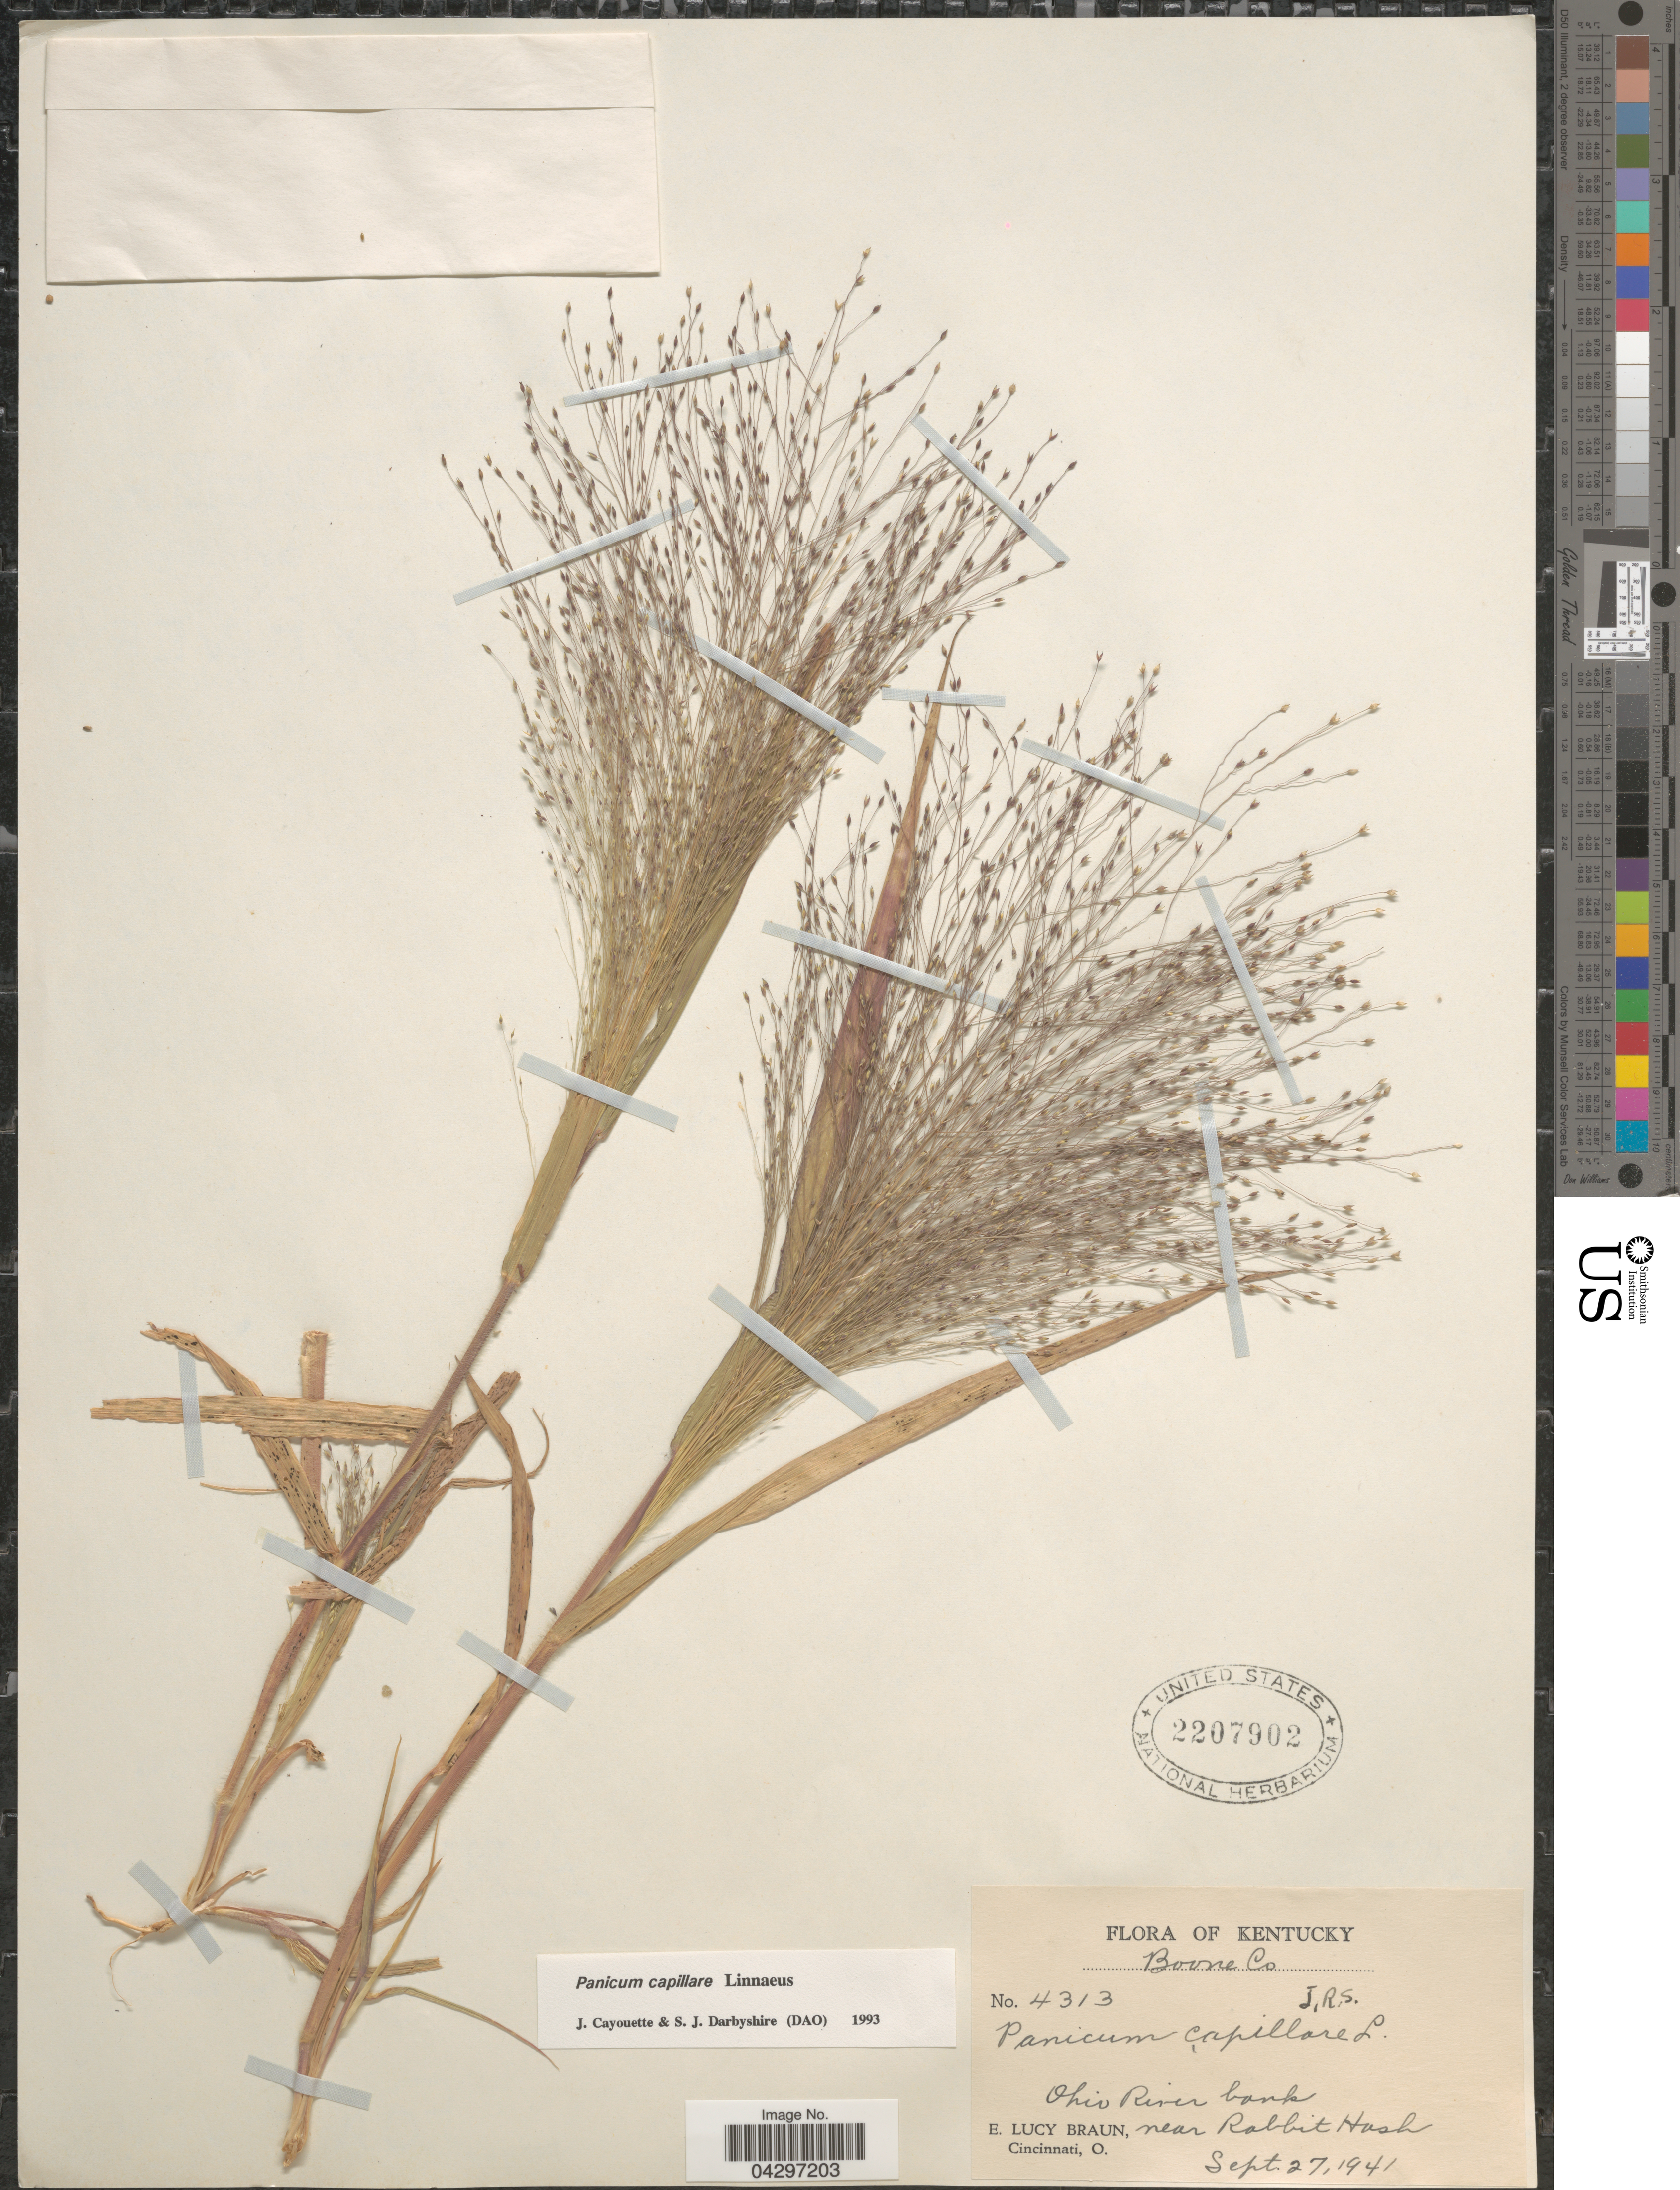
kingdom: Plantae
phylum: Tracheophyta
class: Liliopsida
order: Poales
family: Poaceae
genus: Panicum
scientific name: Panicum capillare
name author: L.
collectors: E. L. Braun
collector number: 4313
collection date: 1941-09-27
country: United States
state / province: Kentucky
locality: Boone Co. Ohio River bank near Rabbit Hash.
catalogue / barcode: US 2207902